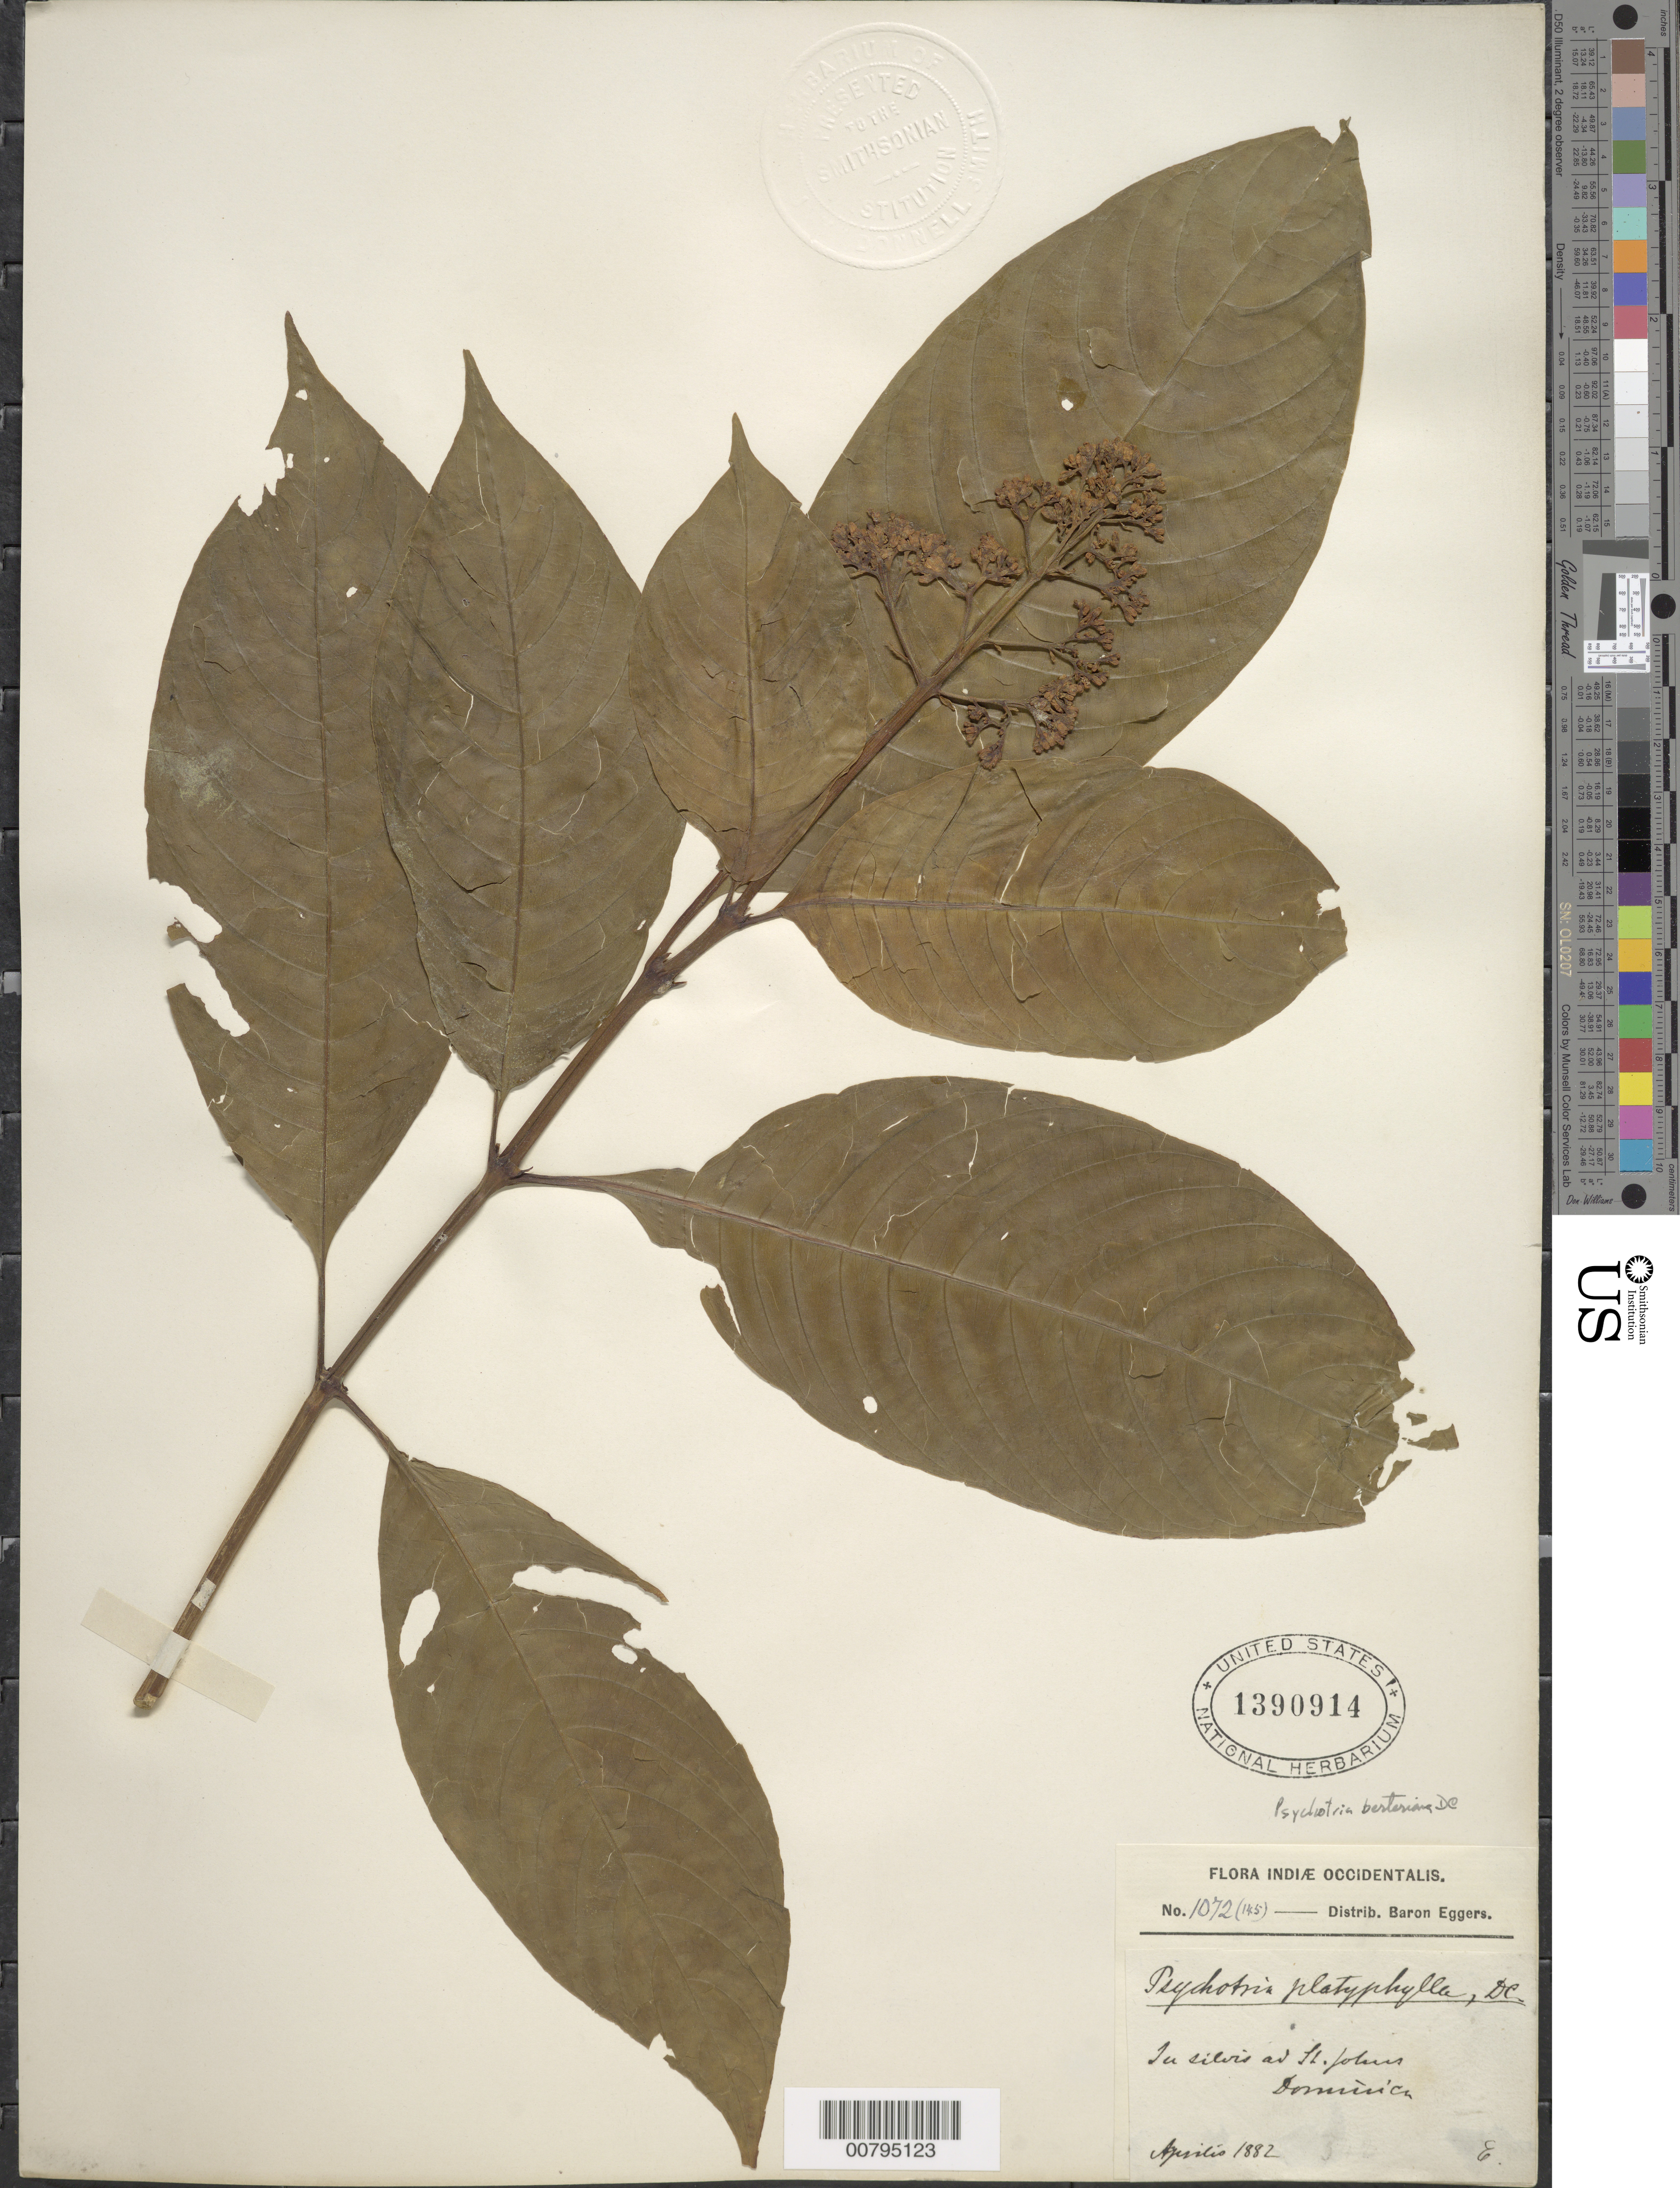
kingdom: Plantae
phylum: Tracheophyta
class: Magnoliopsida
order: Gentianales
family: Rubiaceae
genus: Psychotria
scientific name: Psychotria berteroana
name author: DC.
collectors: H. F. A. von Eggers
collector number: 1072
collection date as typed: Apr 1882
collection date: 1882-04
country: Dominica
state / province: St. John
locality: In silvis ad St. Johns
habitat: In silvis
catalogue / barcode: US 1390914